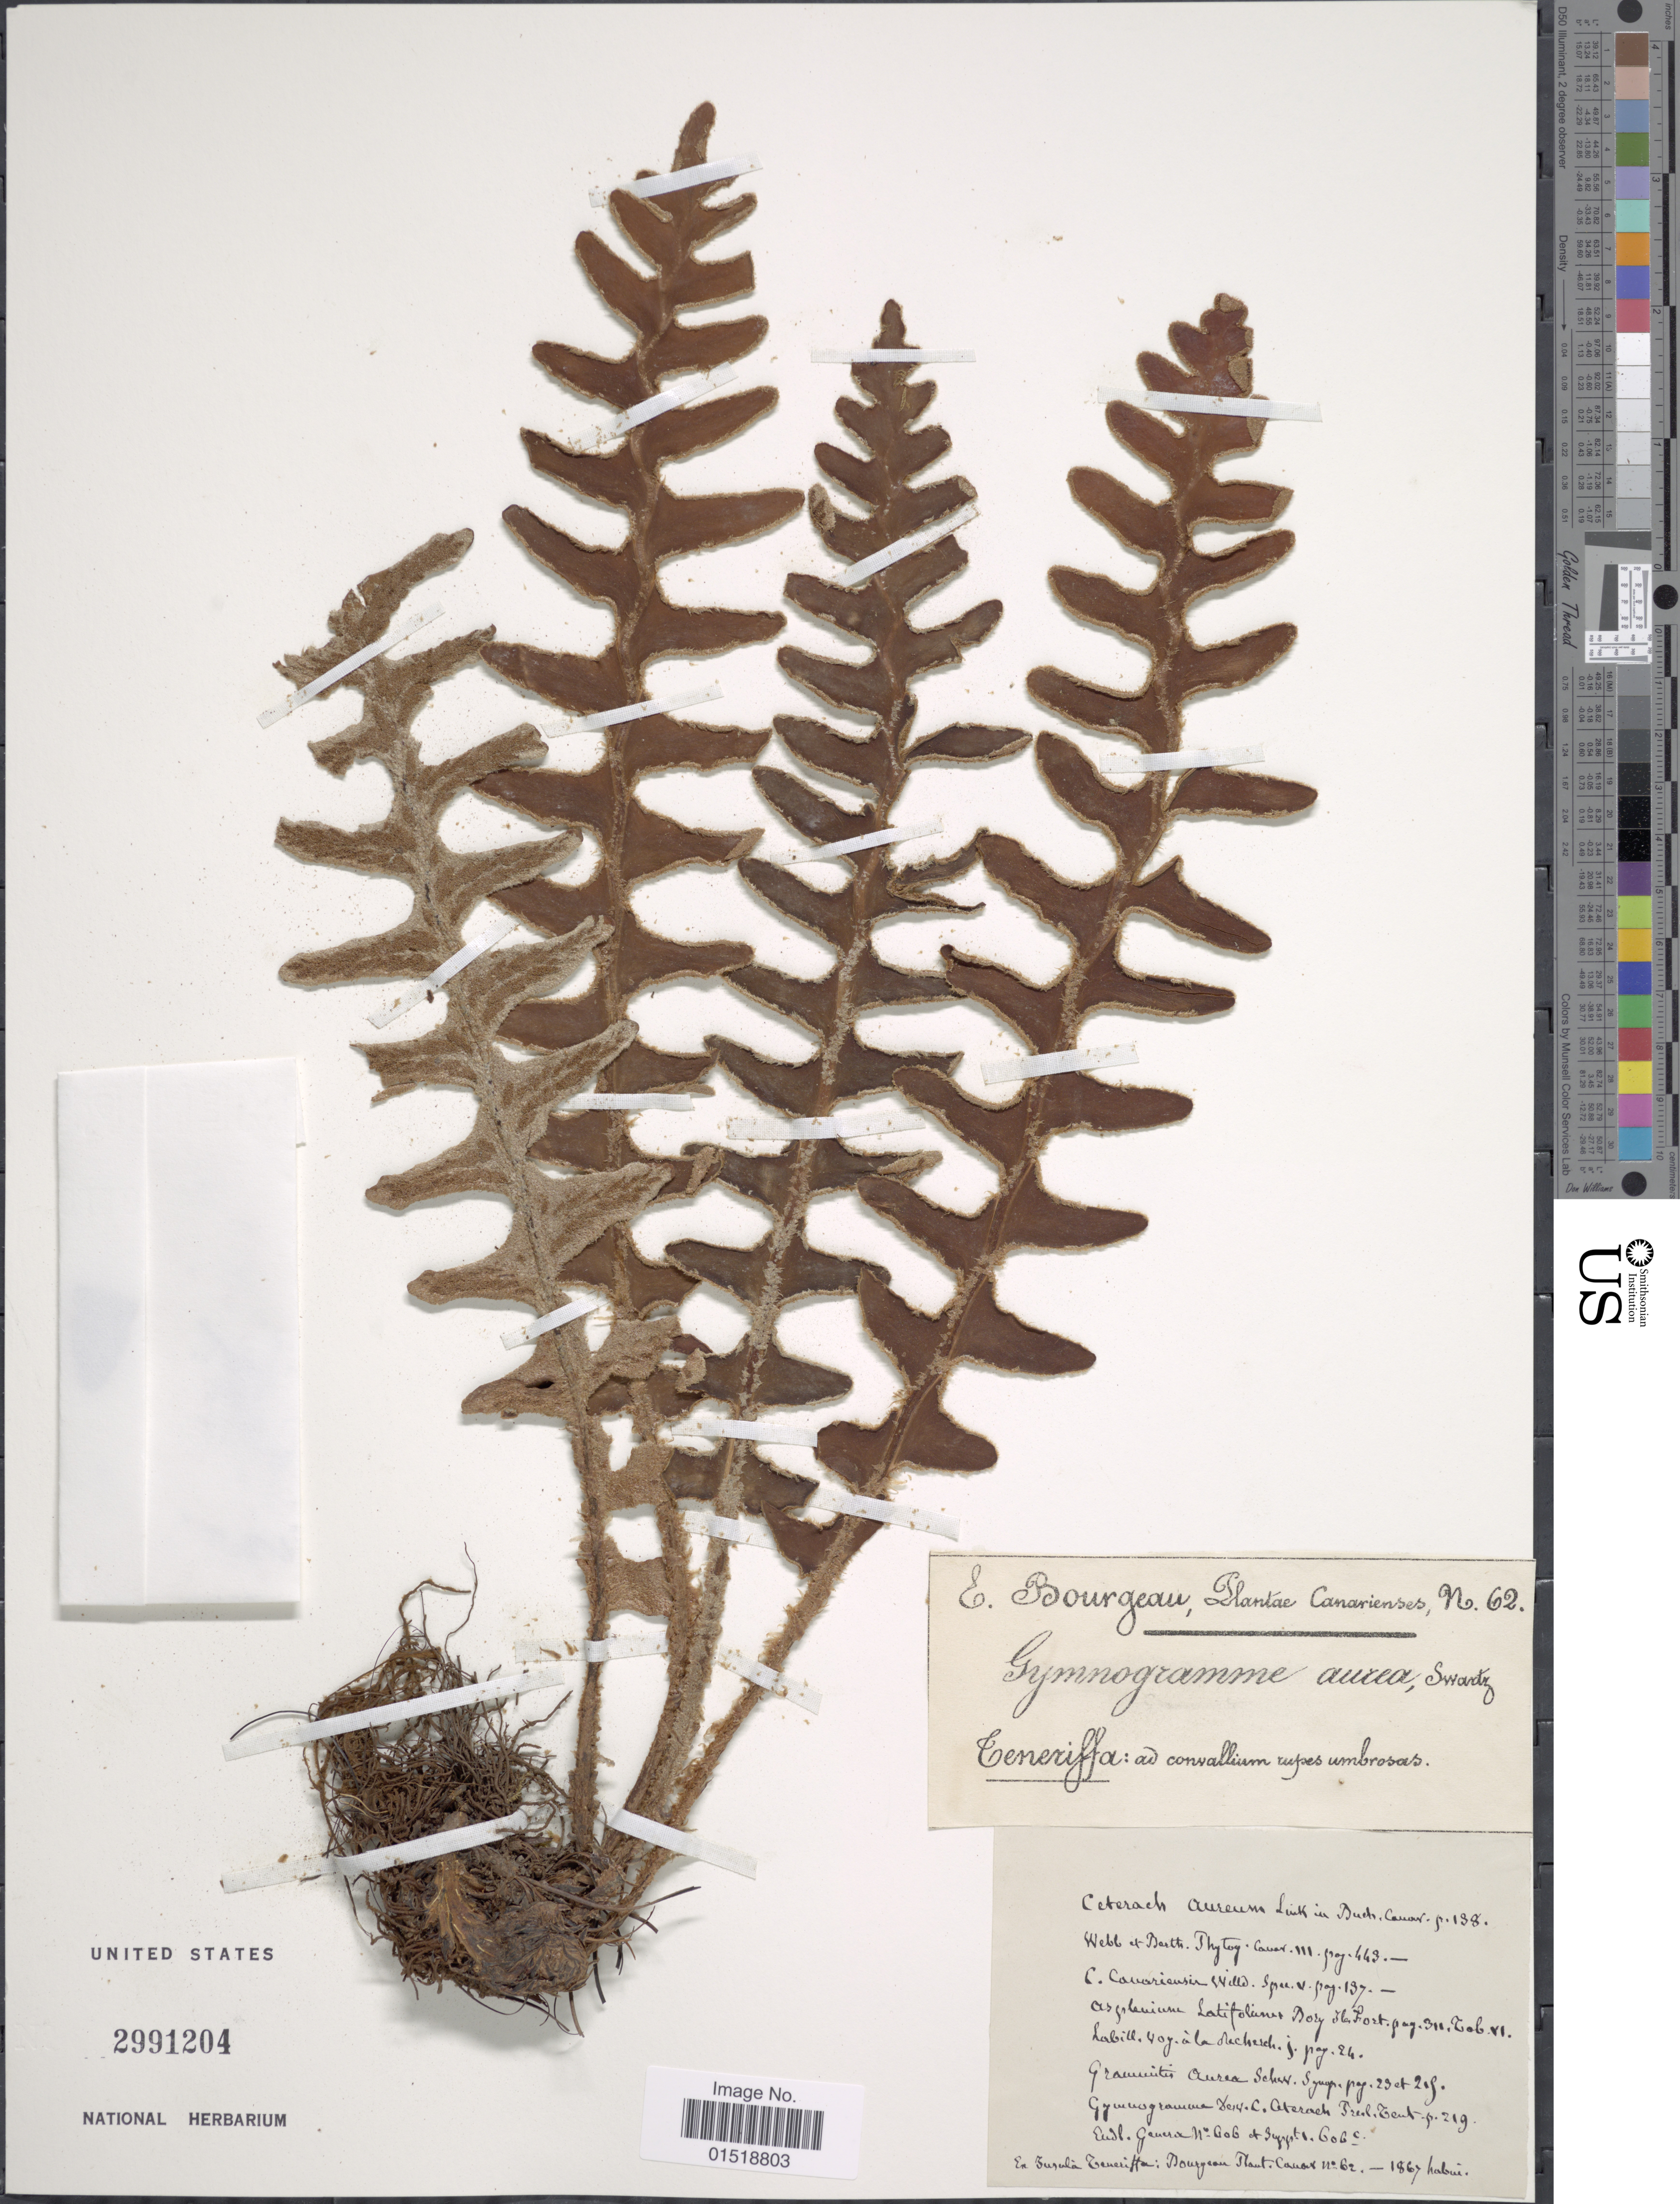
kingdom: Plantae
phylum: Tracheophyta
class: Polypodiopsida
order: Polypodiales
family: Aspleniaceae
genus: Asplenium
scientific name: Asplenium aureum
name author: Cav.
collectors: E. Bourgeau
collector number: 62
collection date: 1867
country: Spain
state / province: Canarias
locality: Teneriffa: ad convallium rupes umbrosas.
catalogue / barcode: US 2991204